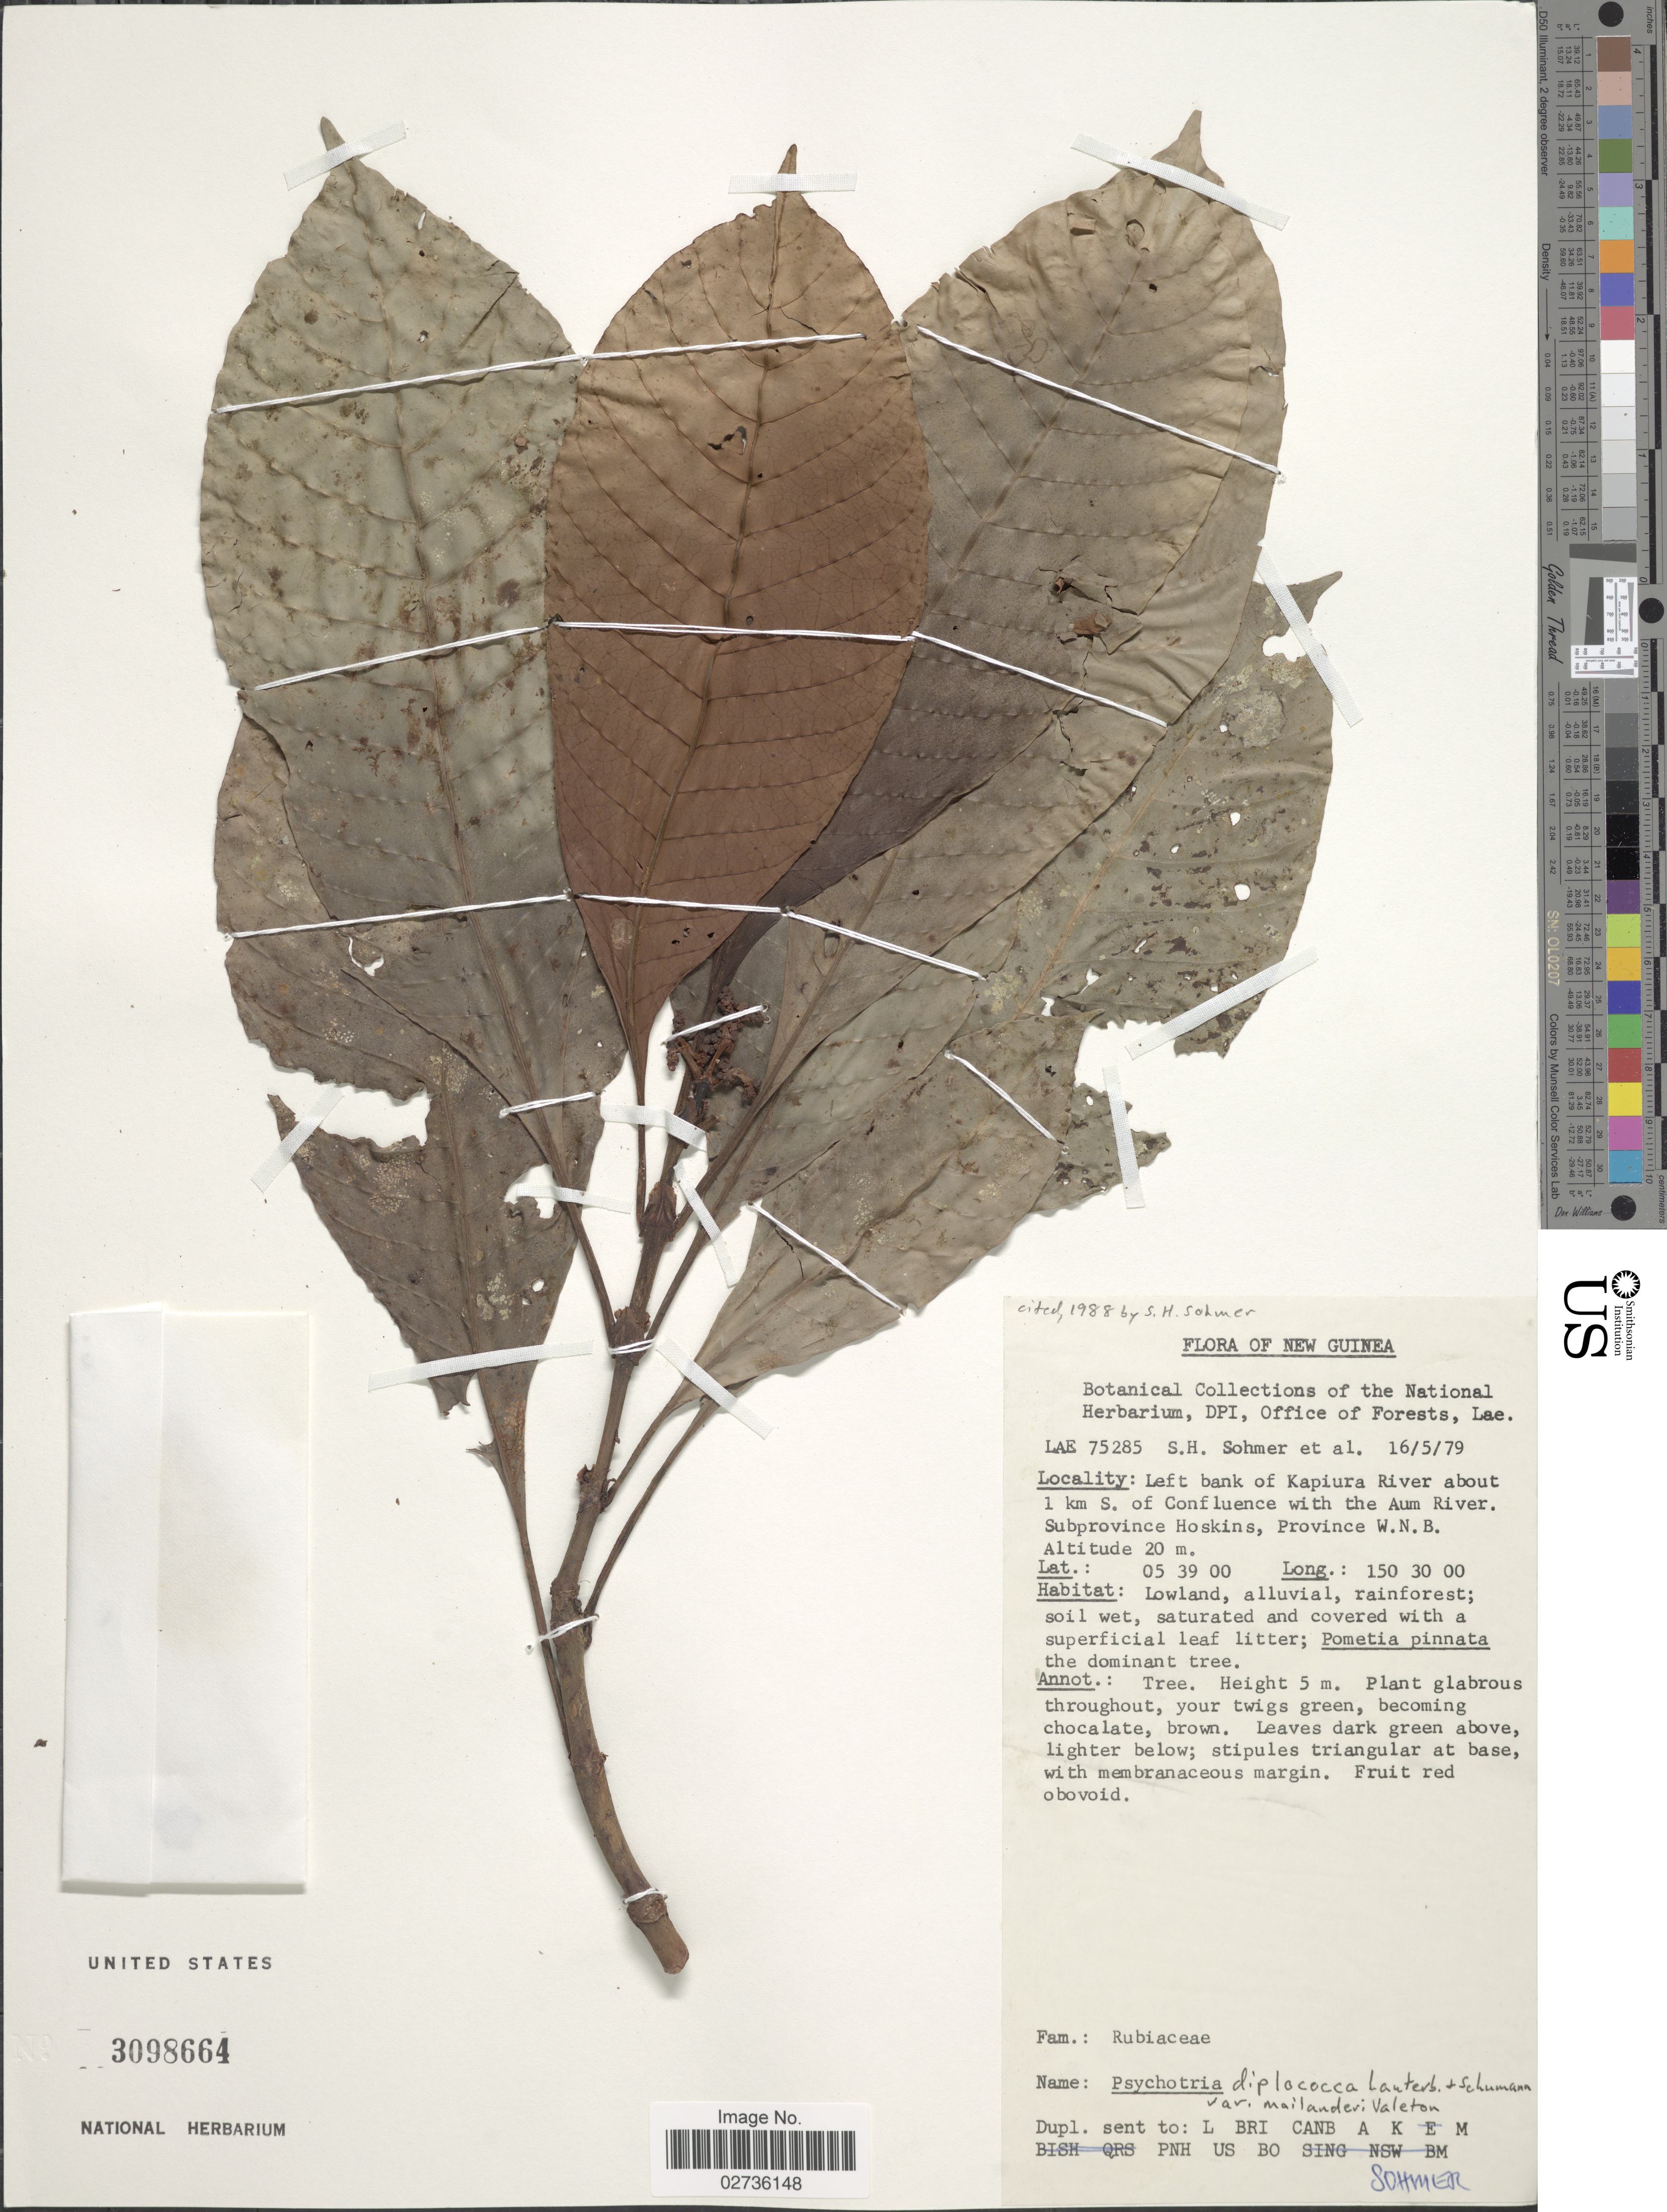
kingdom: Plantae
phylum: Tracheophyta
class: Magnoliopsida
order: Gentianales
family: Rubiaceae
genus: Psychotria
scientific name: Psychotria diplococca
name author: Lauterb. & K. Schum.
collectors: S. H. Sohmer & et al.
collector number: LAE75285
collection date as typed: Transcribed d/m/y: 16/5/79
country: Papua New Guinea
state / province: West New Britain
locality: New Guinea. Left bank of Kapiura River about 1 km S. of Confluence with the Aum River. Subprovince Hoskins, Province W.N.B.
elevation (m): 20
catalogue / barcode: US 3098664